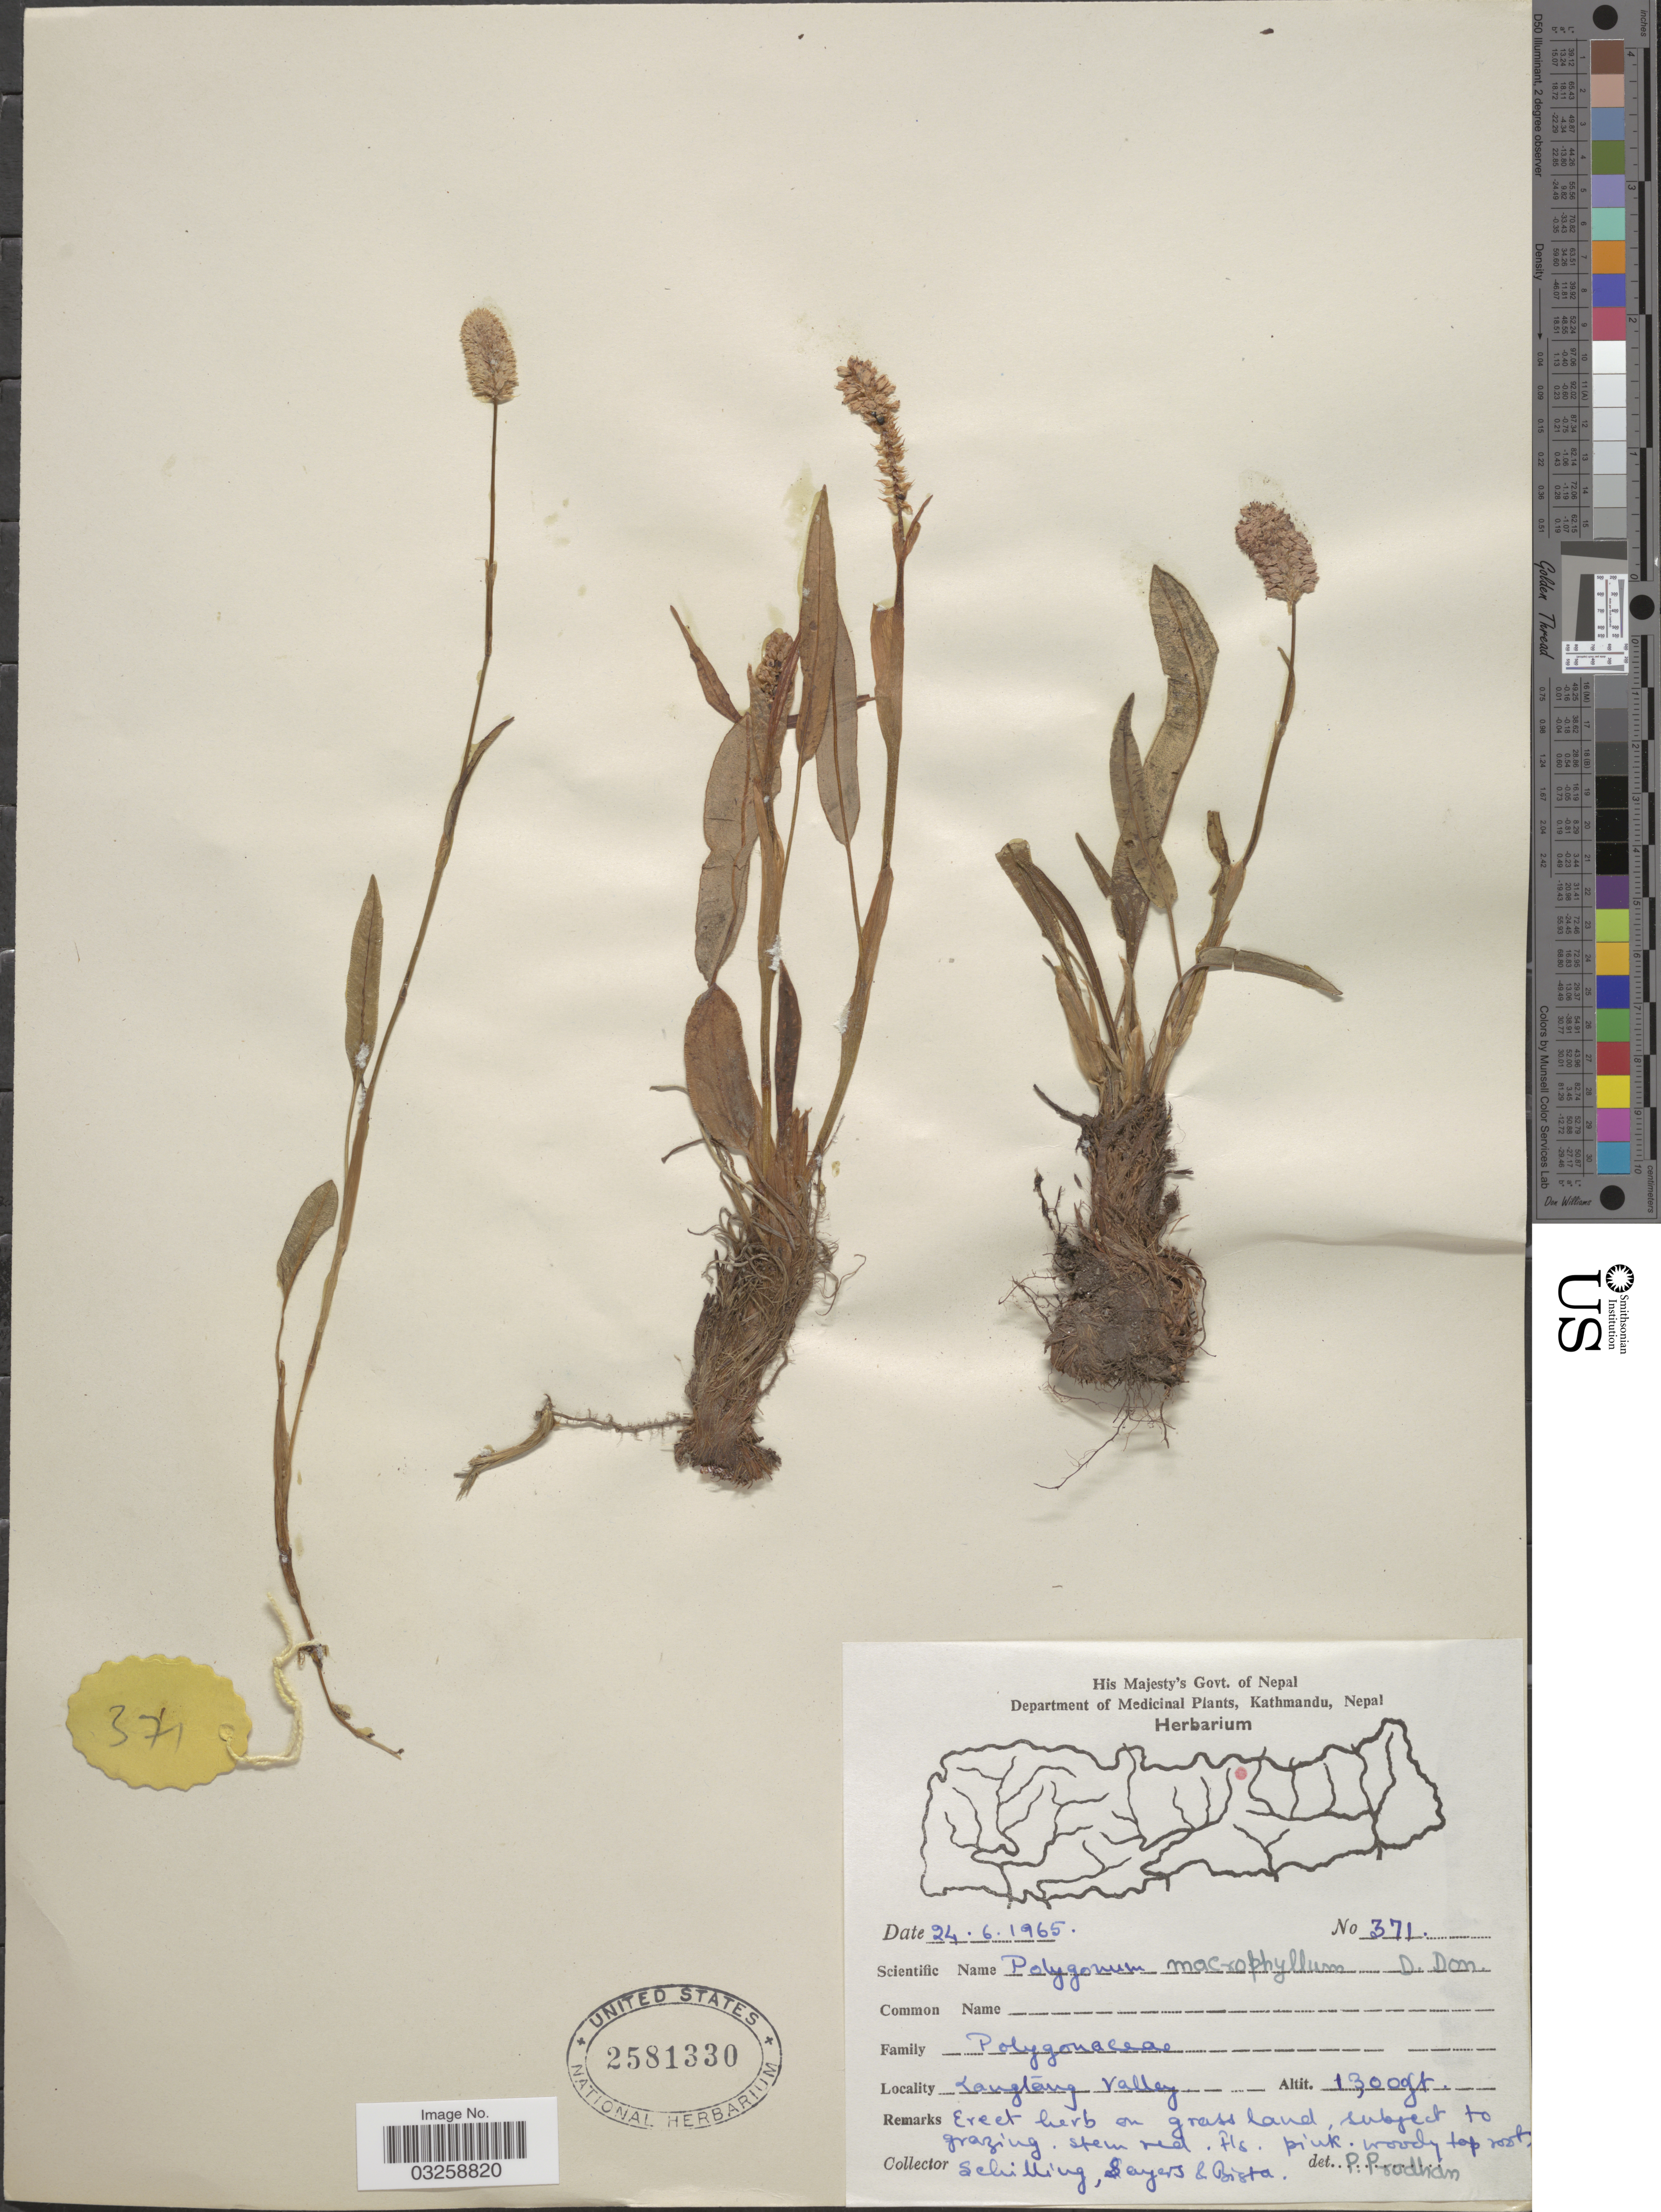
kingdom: Plantae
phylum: Tracheophyta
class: Magnoliopsida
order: Caryophyllales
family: Polygonaceae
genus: Bistorta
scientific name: Bistorta macrophylla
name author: (D. Don) Soják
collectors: Schilling, --, -. Sayers & -. Bista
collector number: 371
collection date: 1965-06-24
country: Nepal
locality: Langtang Valley.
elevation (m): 3962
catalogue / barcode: US 2581330